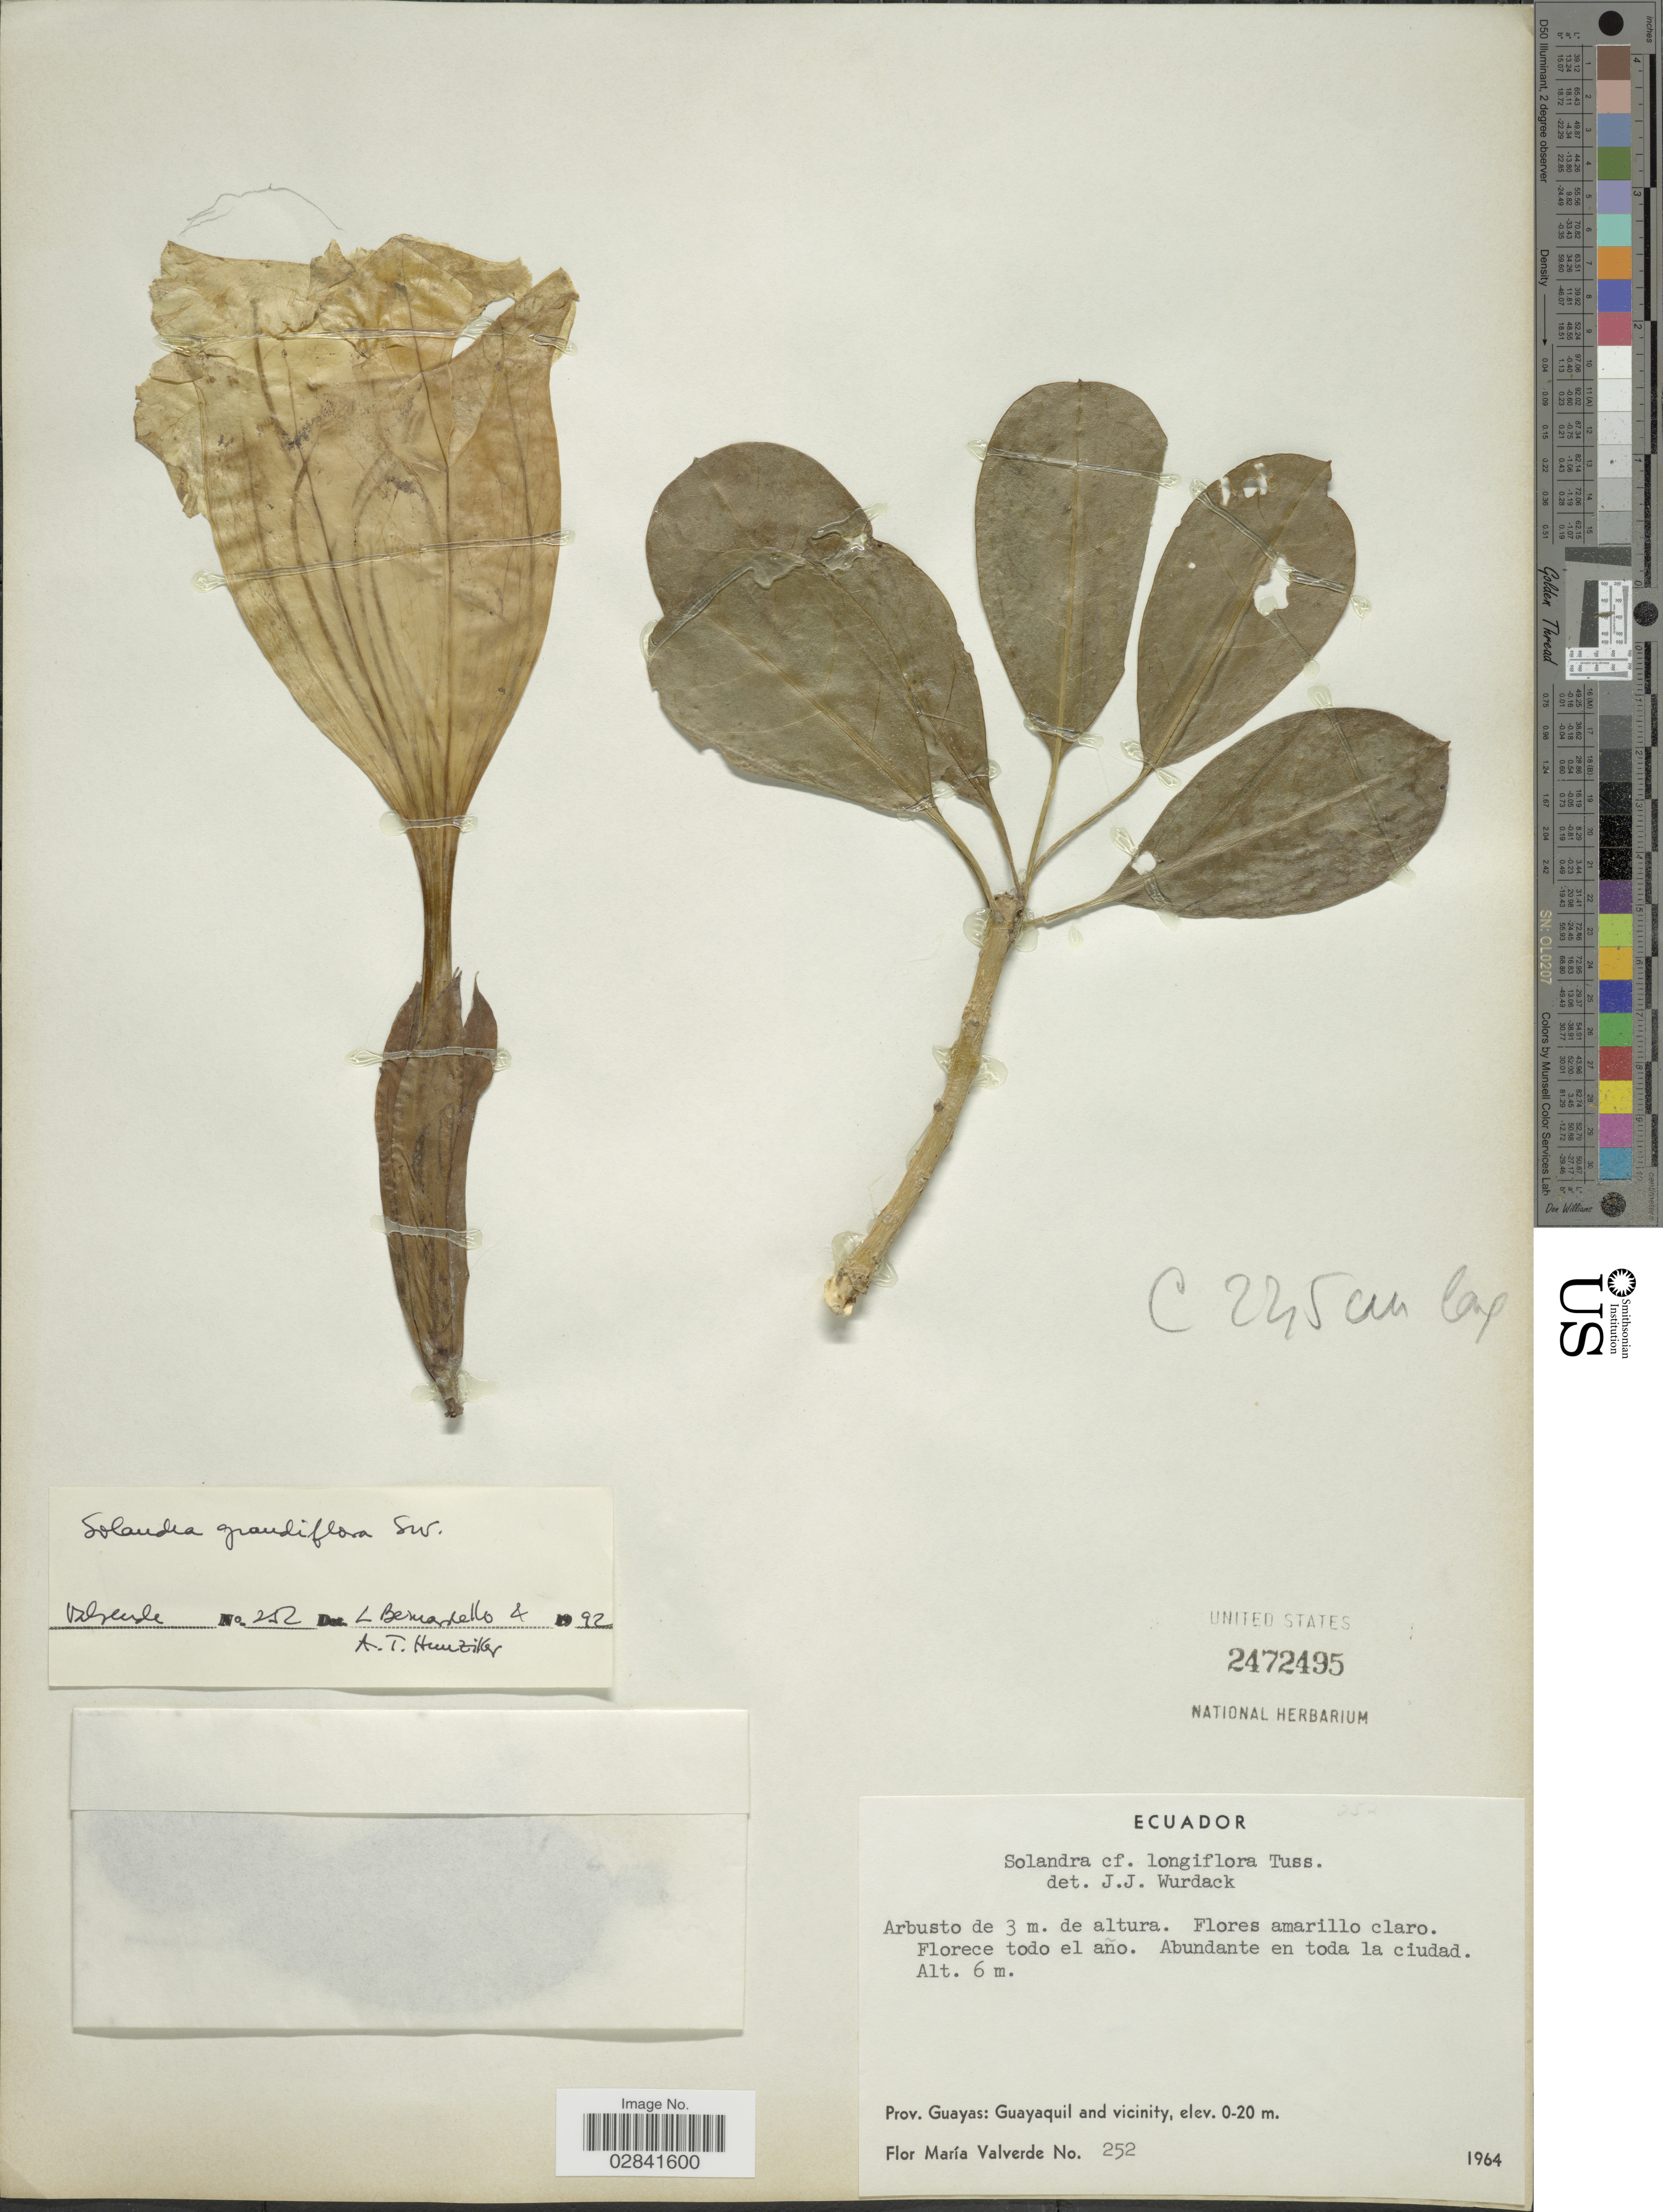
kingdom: Plantae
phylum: Tracheophyta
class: Magnoliopsida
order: Solanales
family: Solanaceae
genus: Solandra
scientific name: Solandra grandiflora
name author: Sw.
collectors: F. M. Valverde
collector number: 252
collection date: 1964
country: Ecuador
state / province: Guayas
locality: Guayaquil and vicinity.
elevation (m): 0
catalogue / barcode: US 2472495